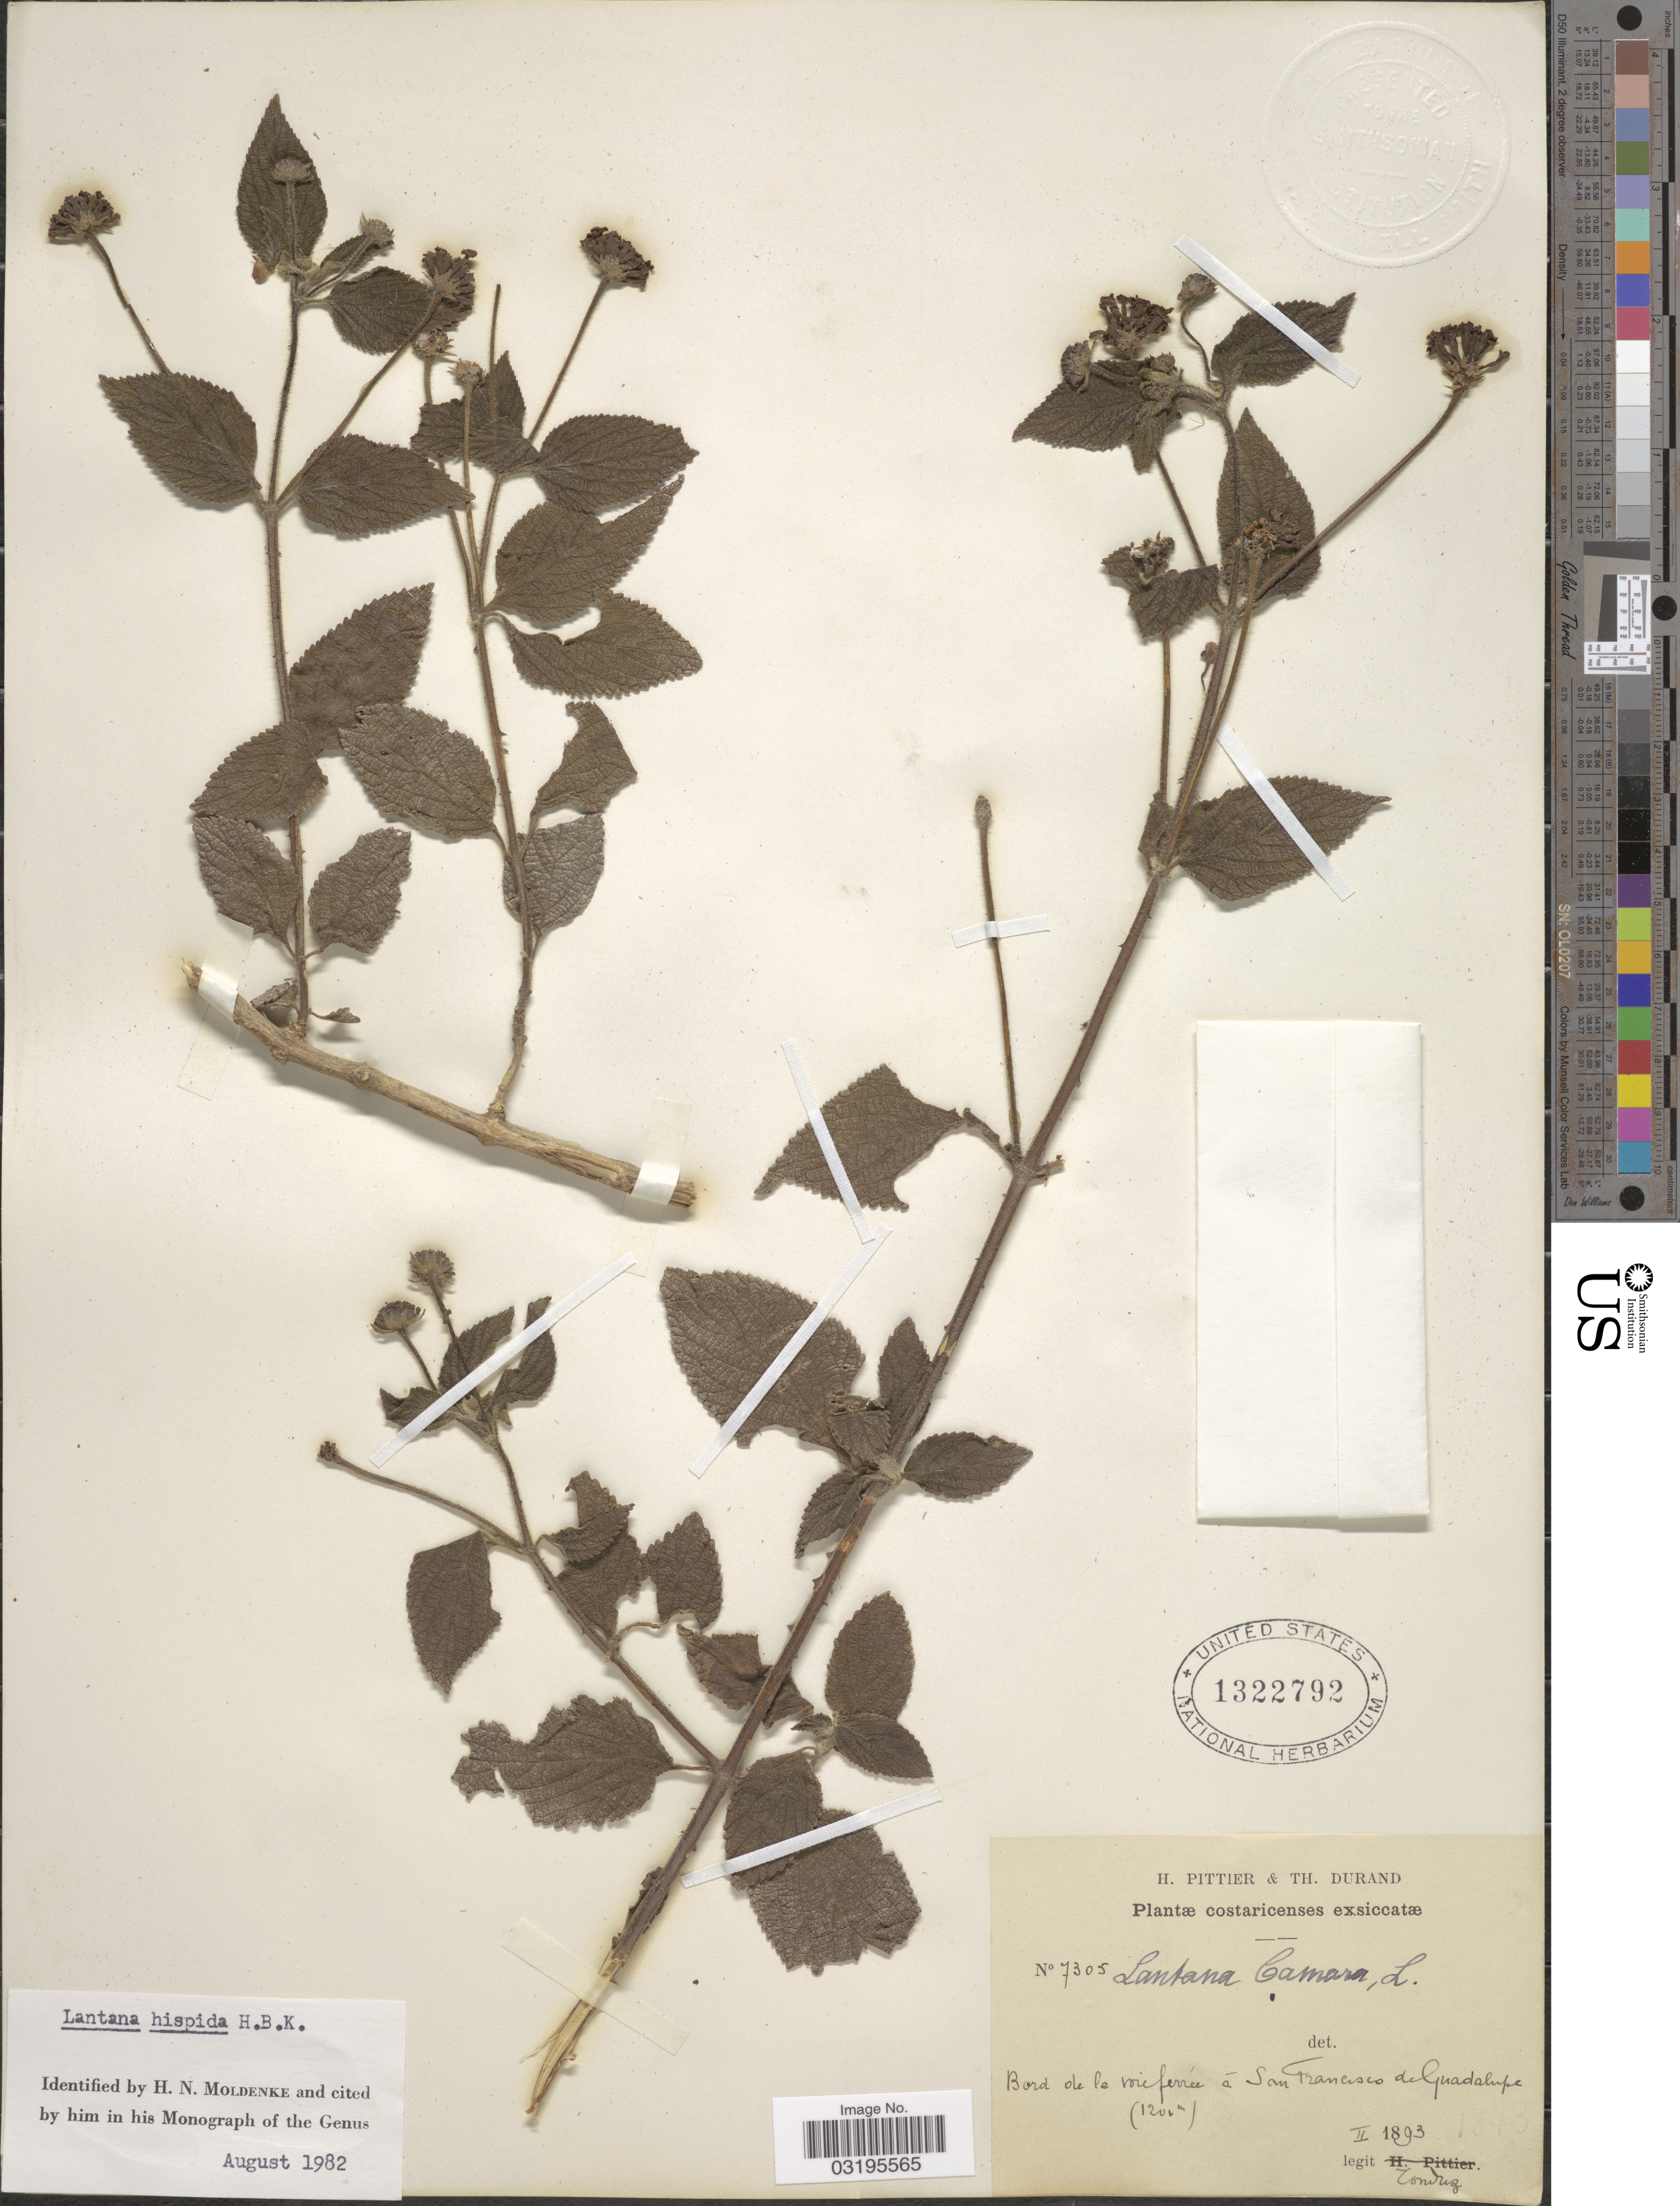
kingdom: Plantae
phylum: Tracheophyta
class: Magnoliopsida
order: Lamiales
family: Verbenaceae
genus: Lantana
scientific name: Lantana hispida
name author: Kunth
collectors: Tonduz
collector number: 7305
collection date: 1893-02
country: Costa Rica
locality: Bord de la voie ferrée á San Francisco de Guadalupe.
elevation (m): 1200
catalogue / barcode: US 1322792